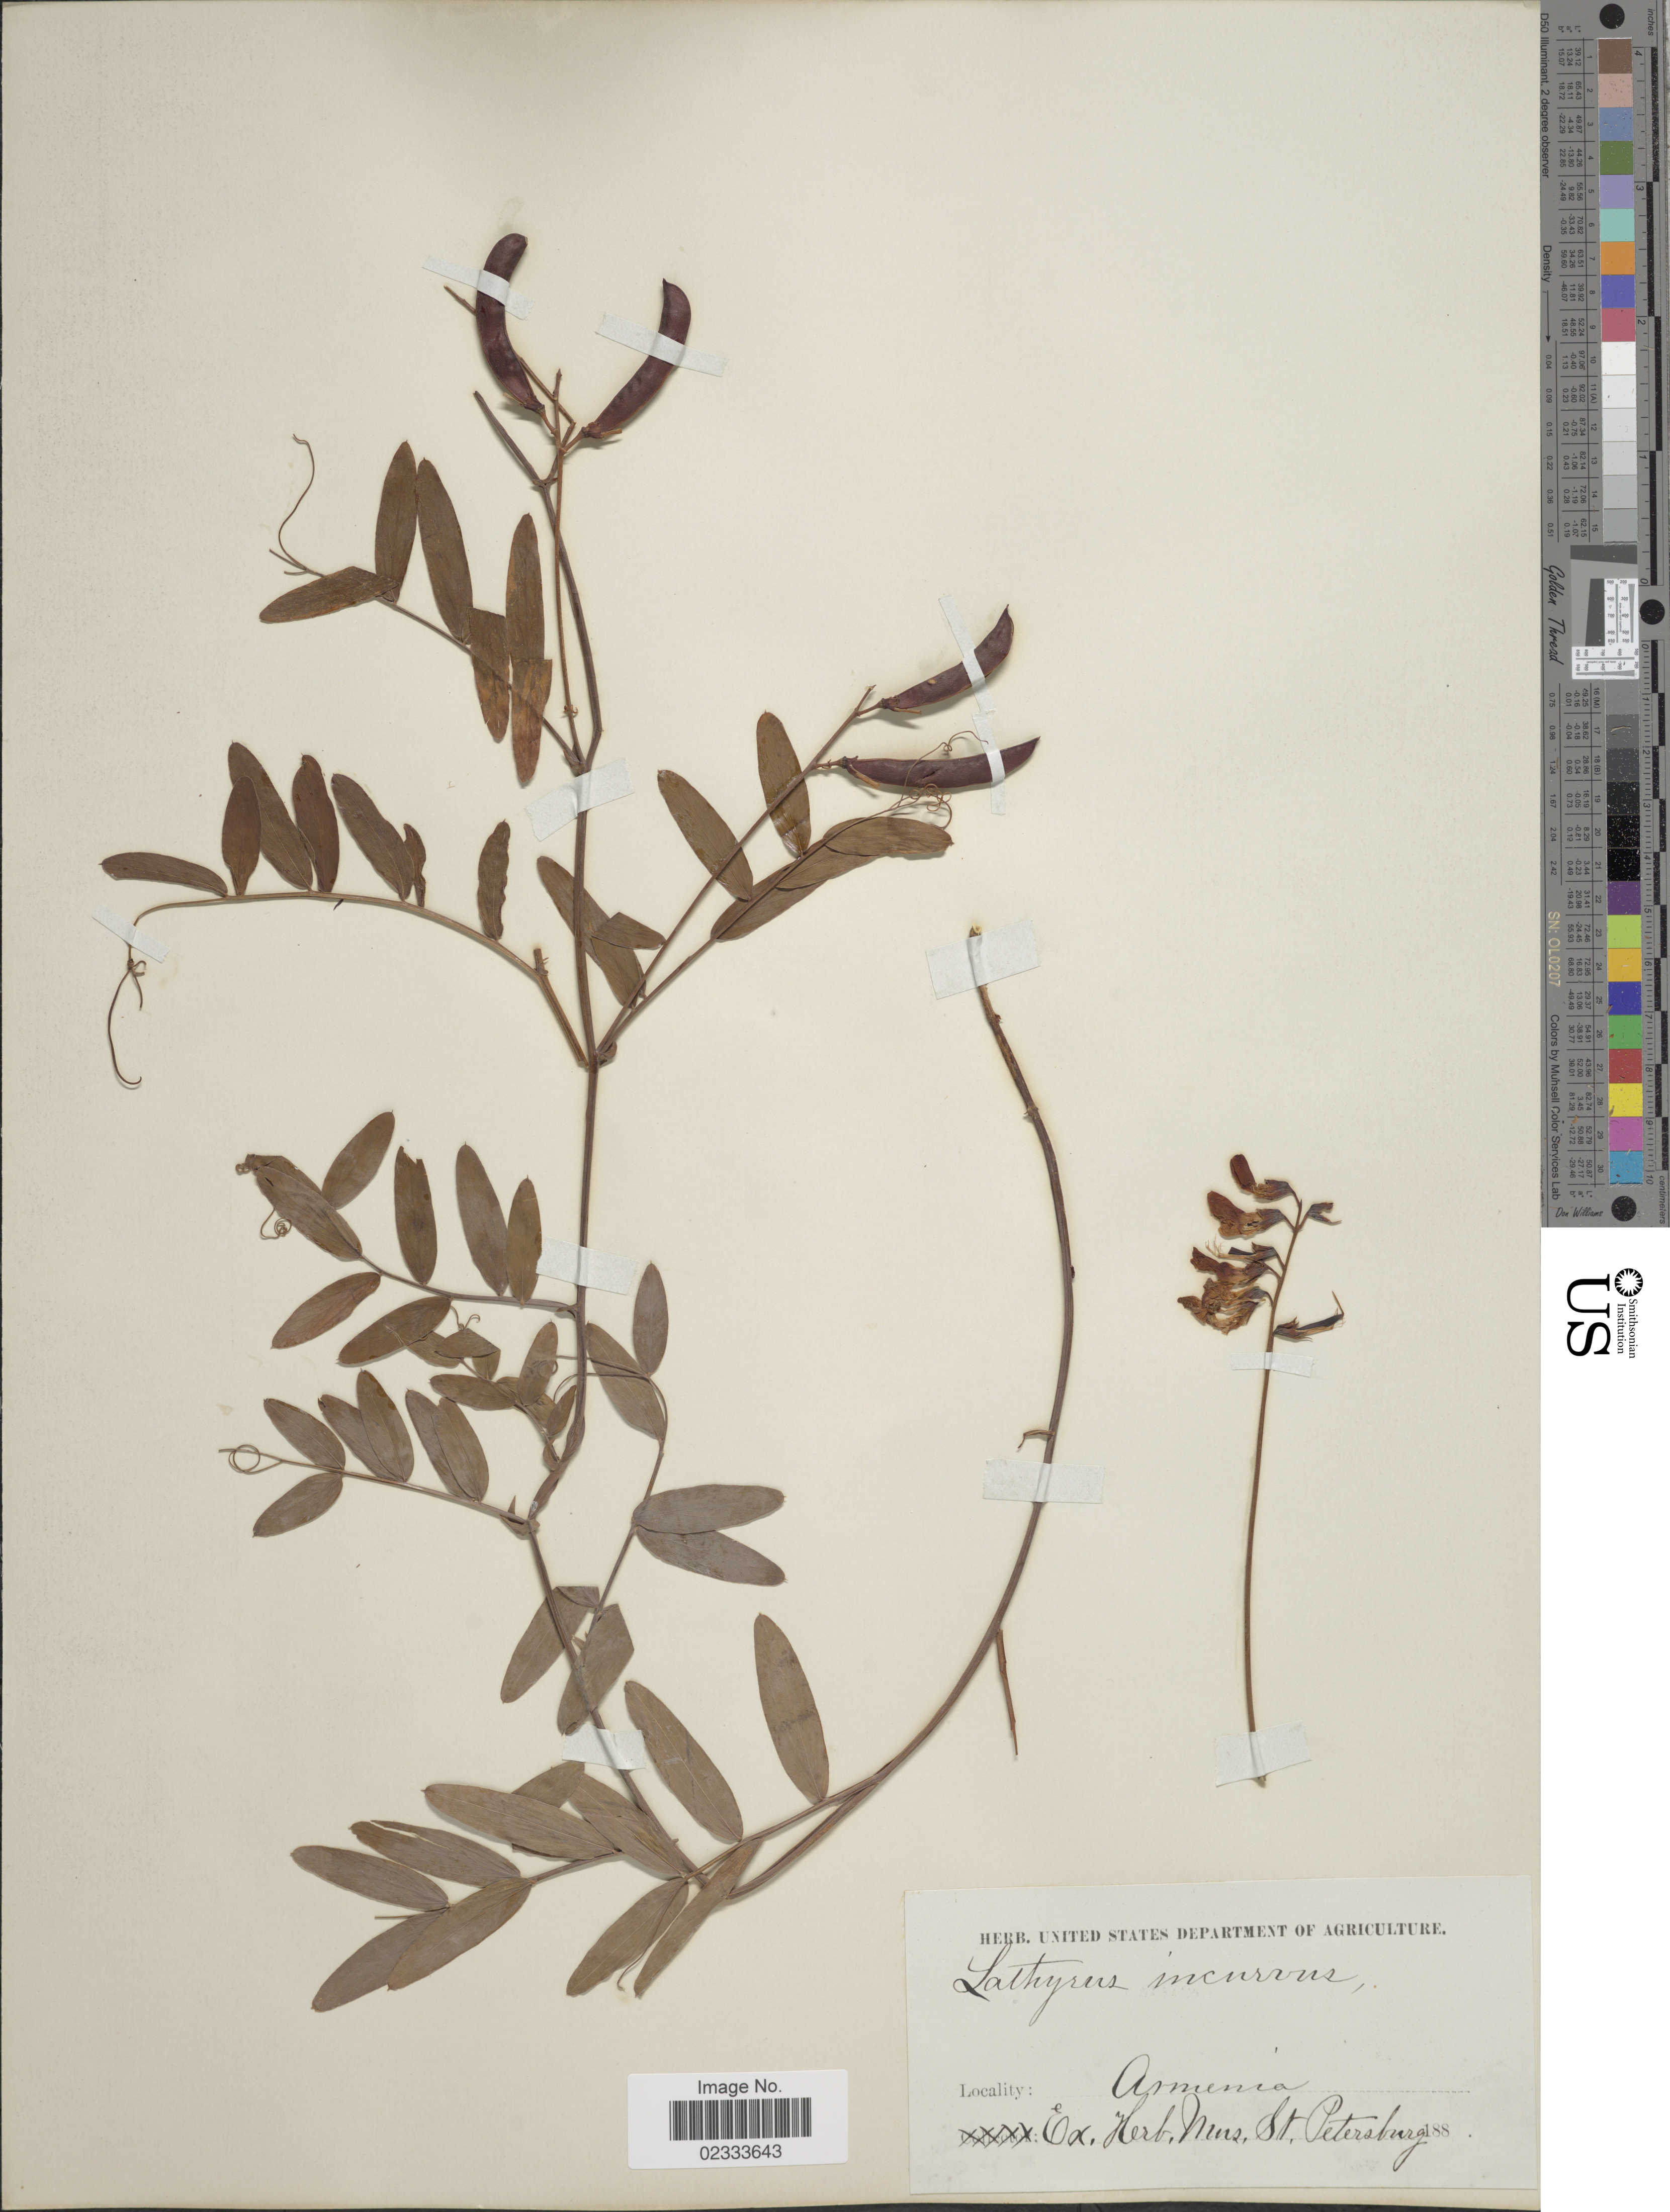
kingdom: Plantae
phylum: Tracheophyta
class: Magnoliopsida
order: Fabales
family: Fabaceae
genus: Lathyrus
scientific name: Lathyrus incurvus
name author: (Roth) Willd.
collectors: ex herb. Mus. St. Petersburg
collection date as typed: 188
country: Armenia